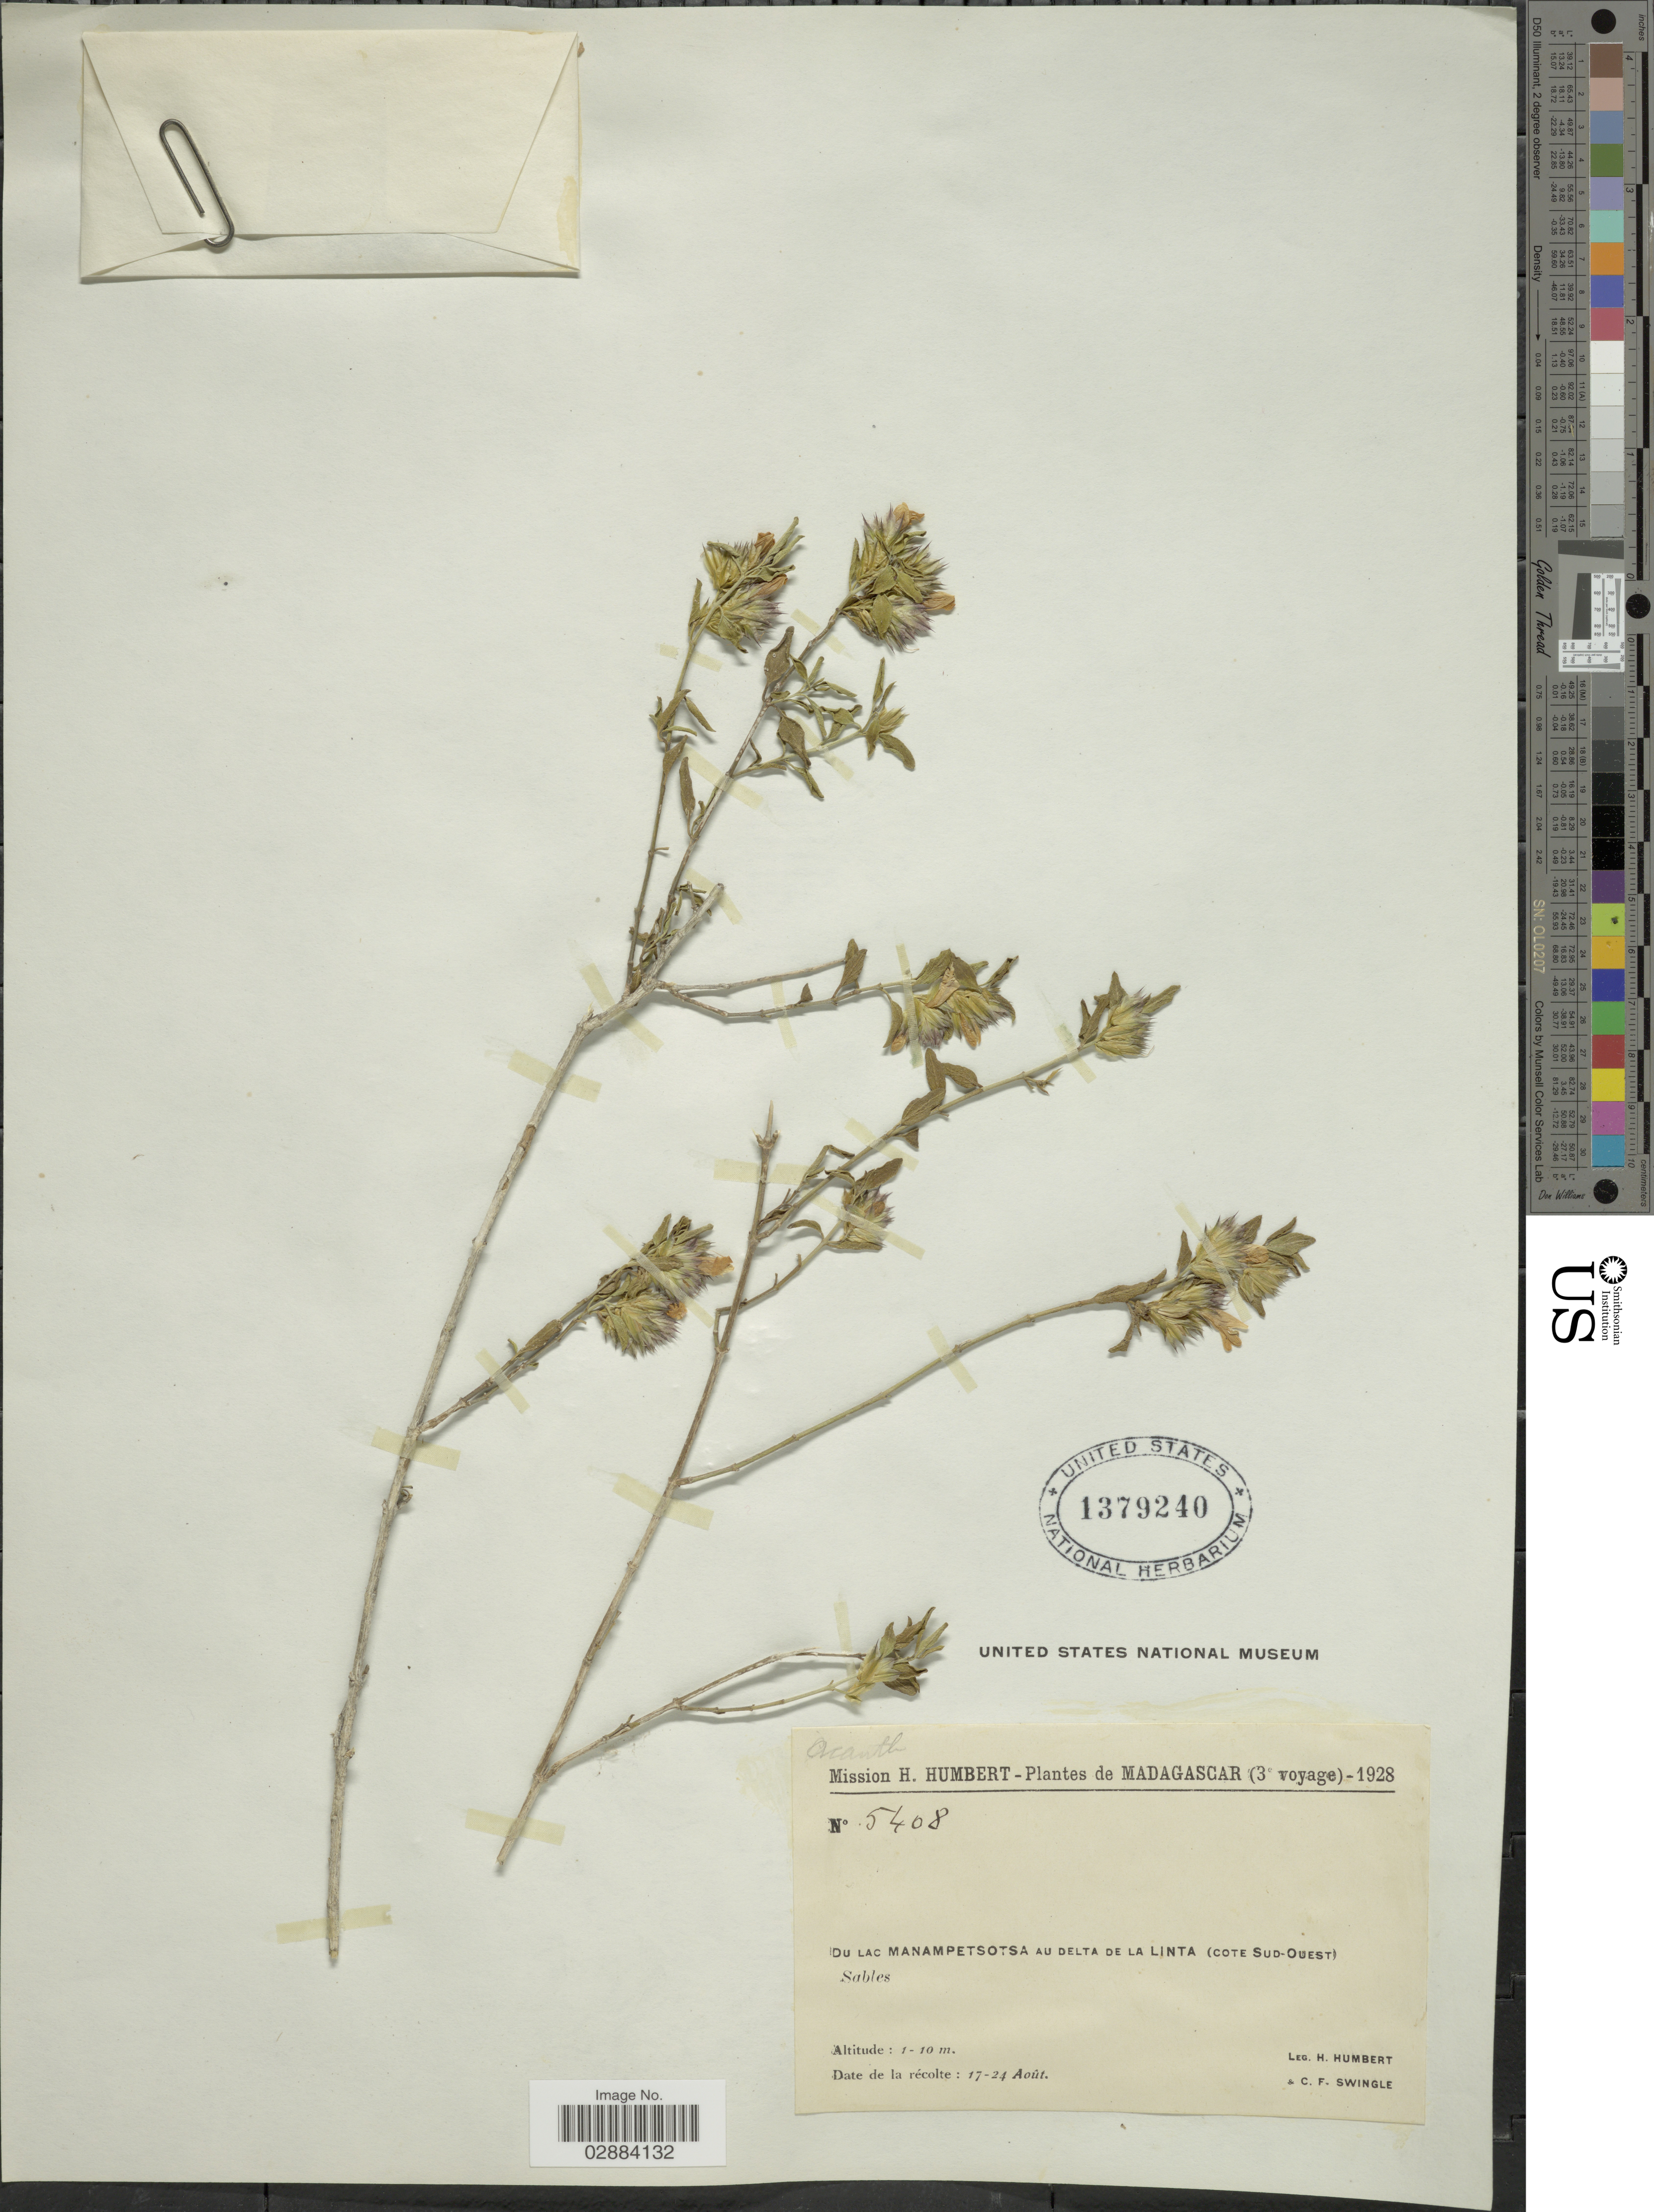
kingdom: Plantae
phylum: Tracheophyta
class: Magnoliopsida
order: Lamiales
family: Acanthaceae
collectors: H. Humbert & C. Swingle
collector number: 5408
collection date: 1928-08-17/1928-08-24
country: Madagascar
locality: Du Lac Manampetsotsa au delta de La Linta (cote Sud-Ouest). Sables.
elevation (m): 1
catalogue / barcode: US 1379240